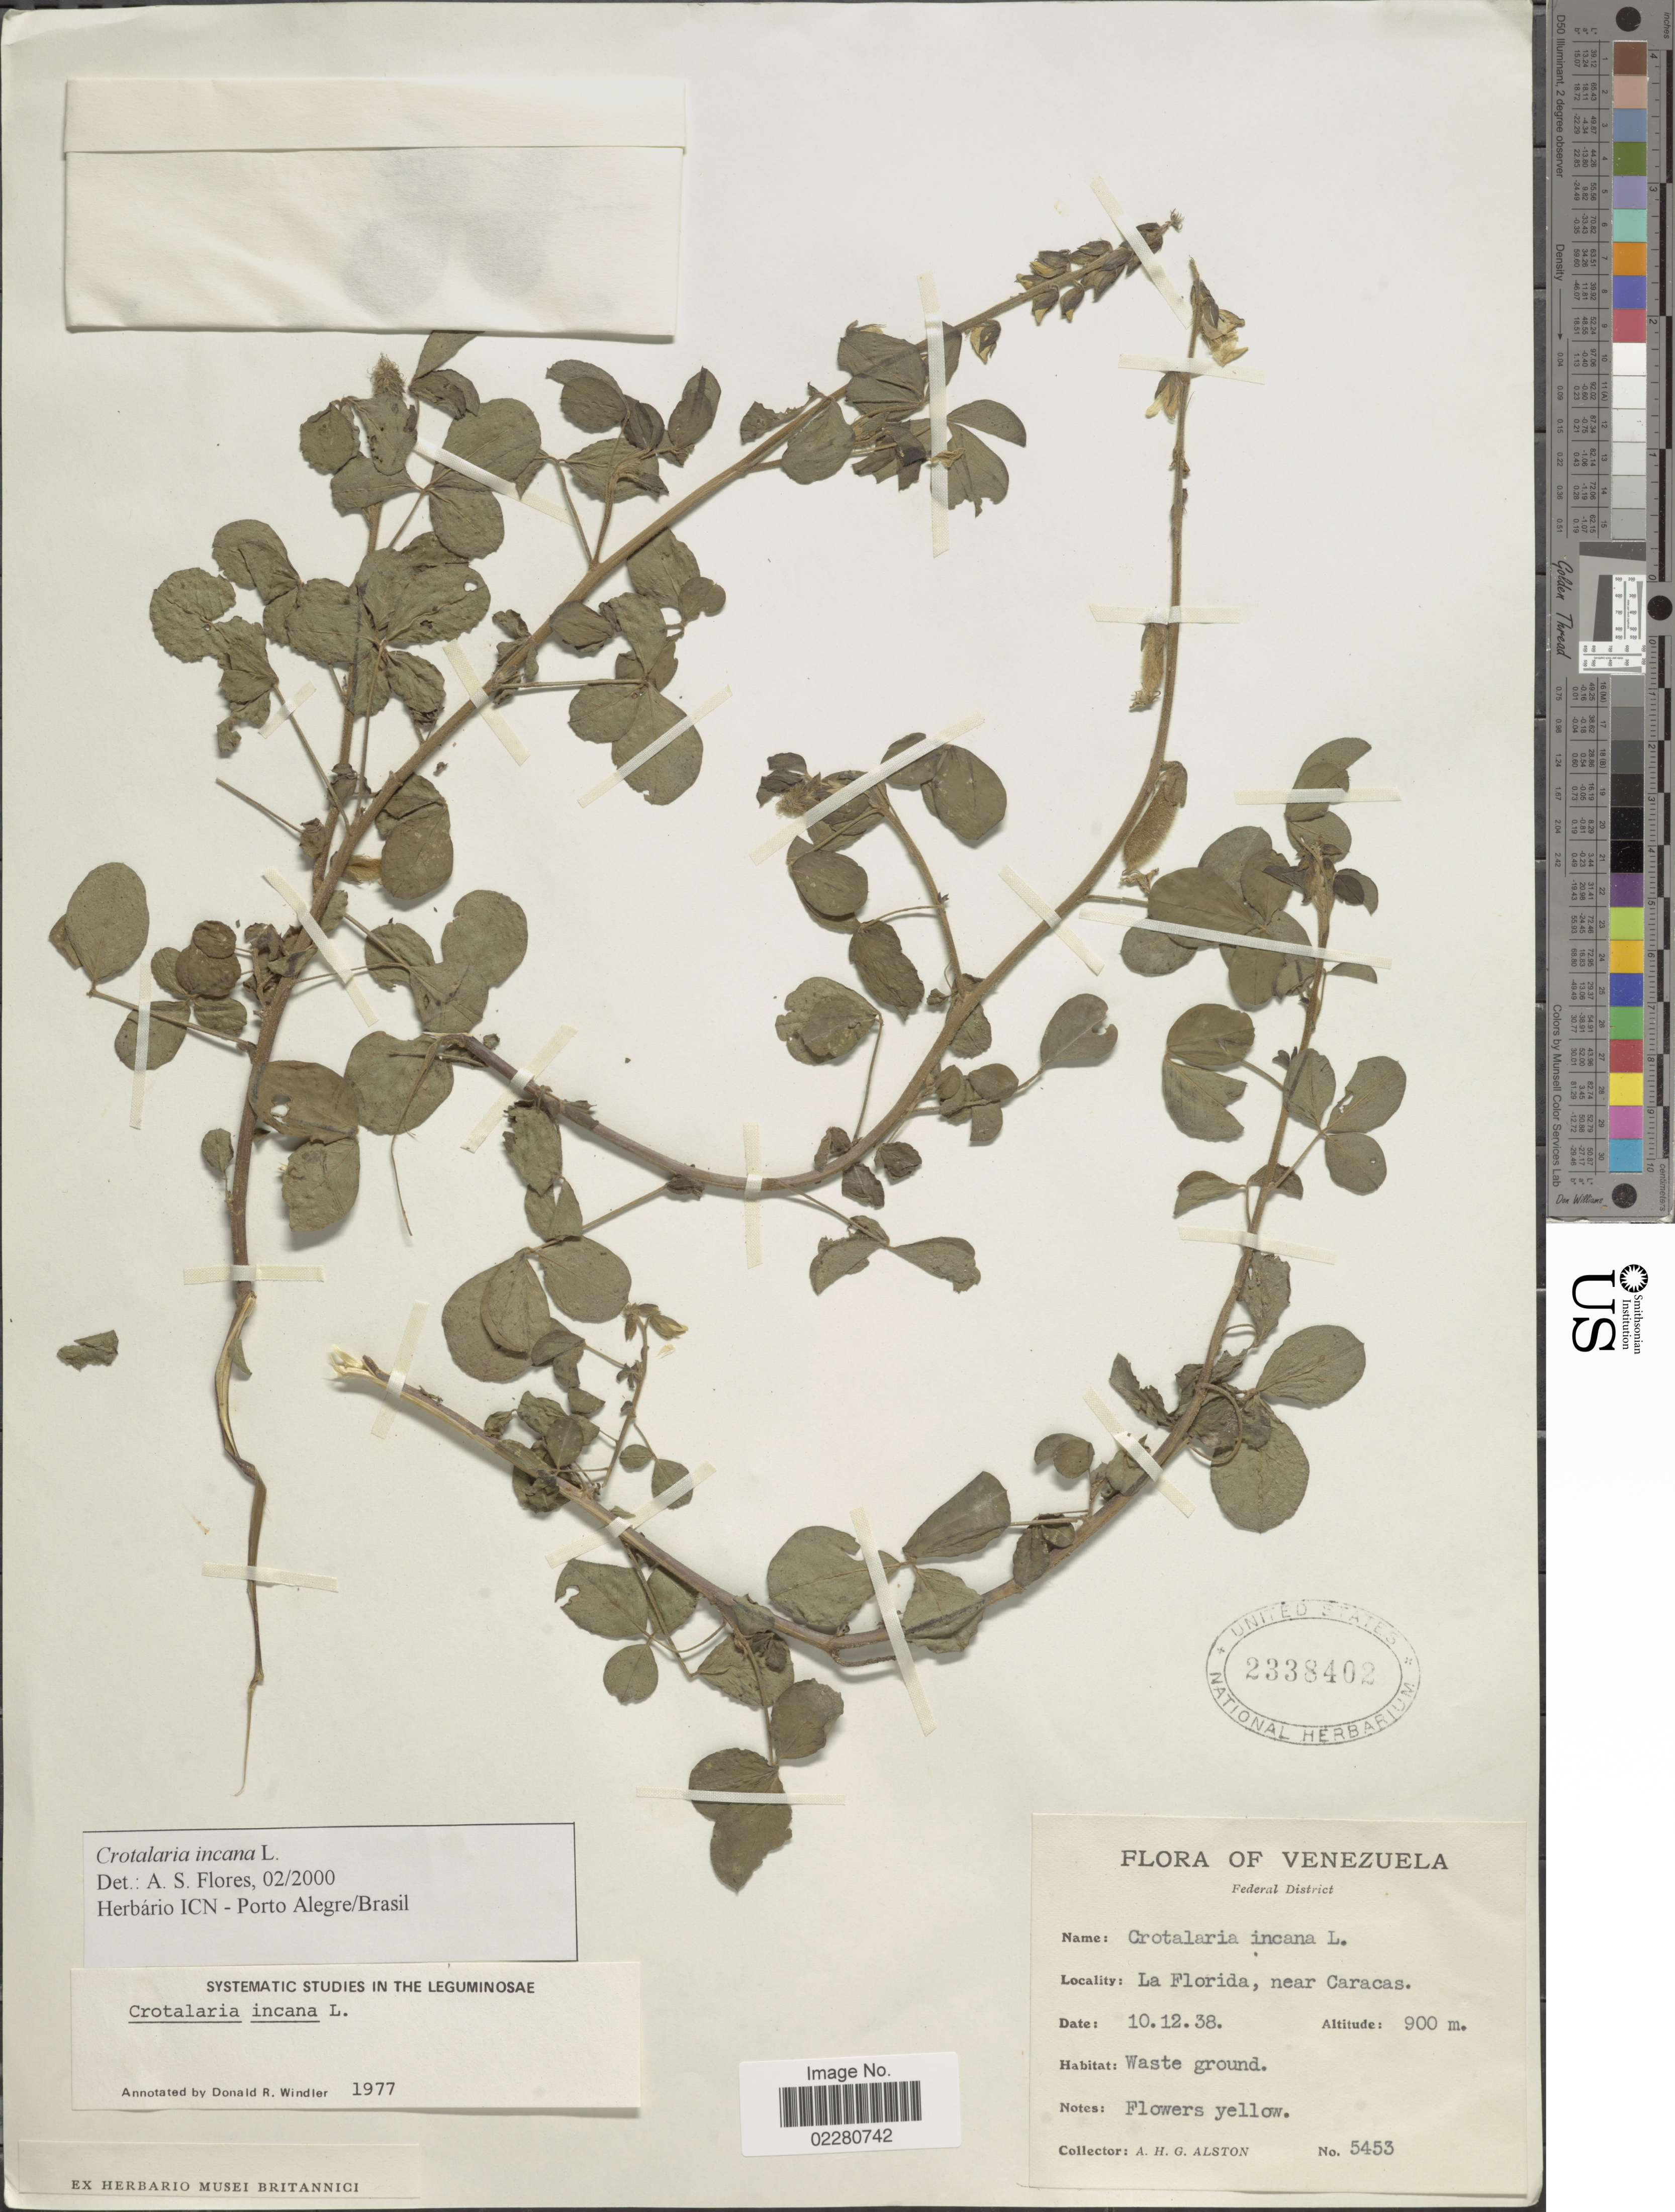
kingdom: Plantae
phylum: Tracheophyta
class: Magnoliopsida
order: Fabales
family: Fabaceae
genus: Crotalaria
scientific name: Crotalaria incana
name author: L.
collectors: A. H. Alston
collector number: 5453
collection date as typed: Transcribed d/m/y: 10/12/38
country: Venezuela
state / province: Distrito Federal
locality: Federal District. La Florida, near Caracas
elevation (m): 900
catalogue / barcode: US 2338403